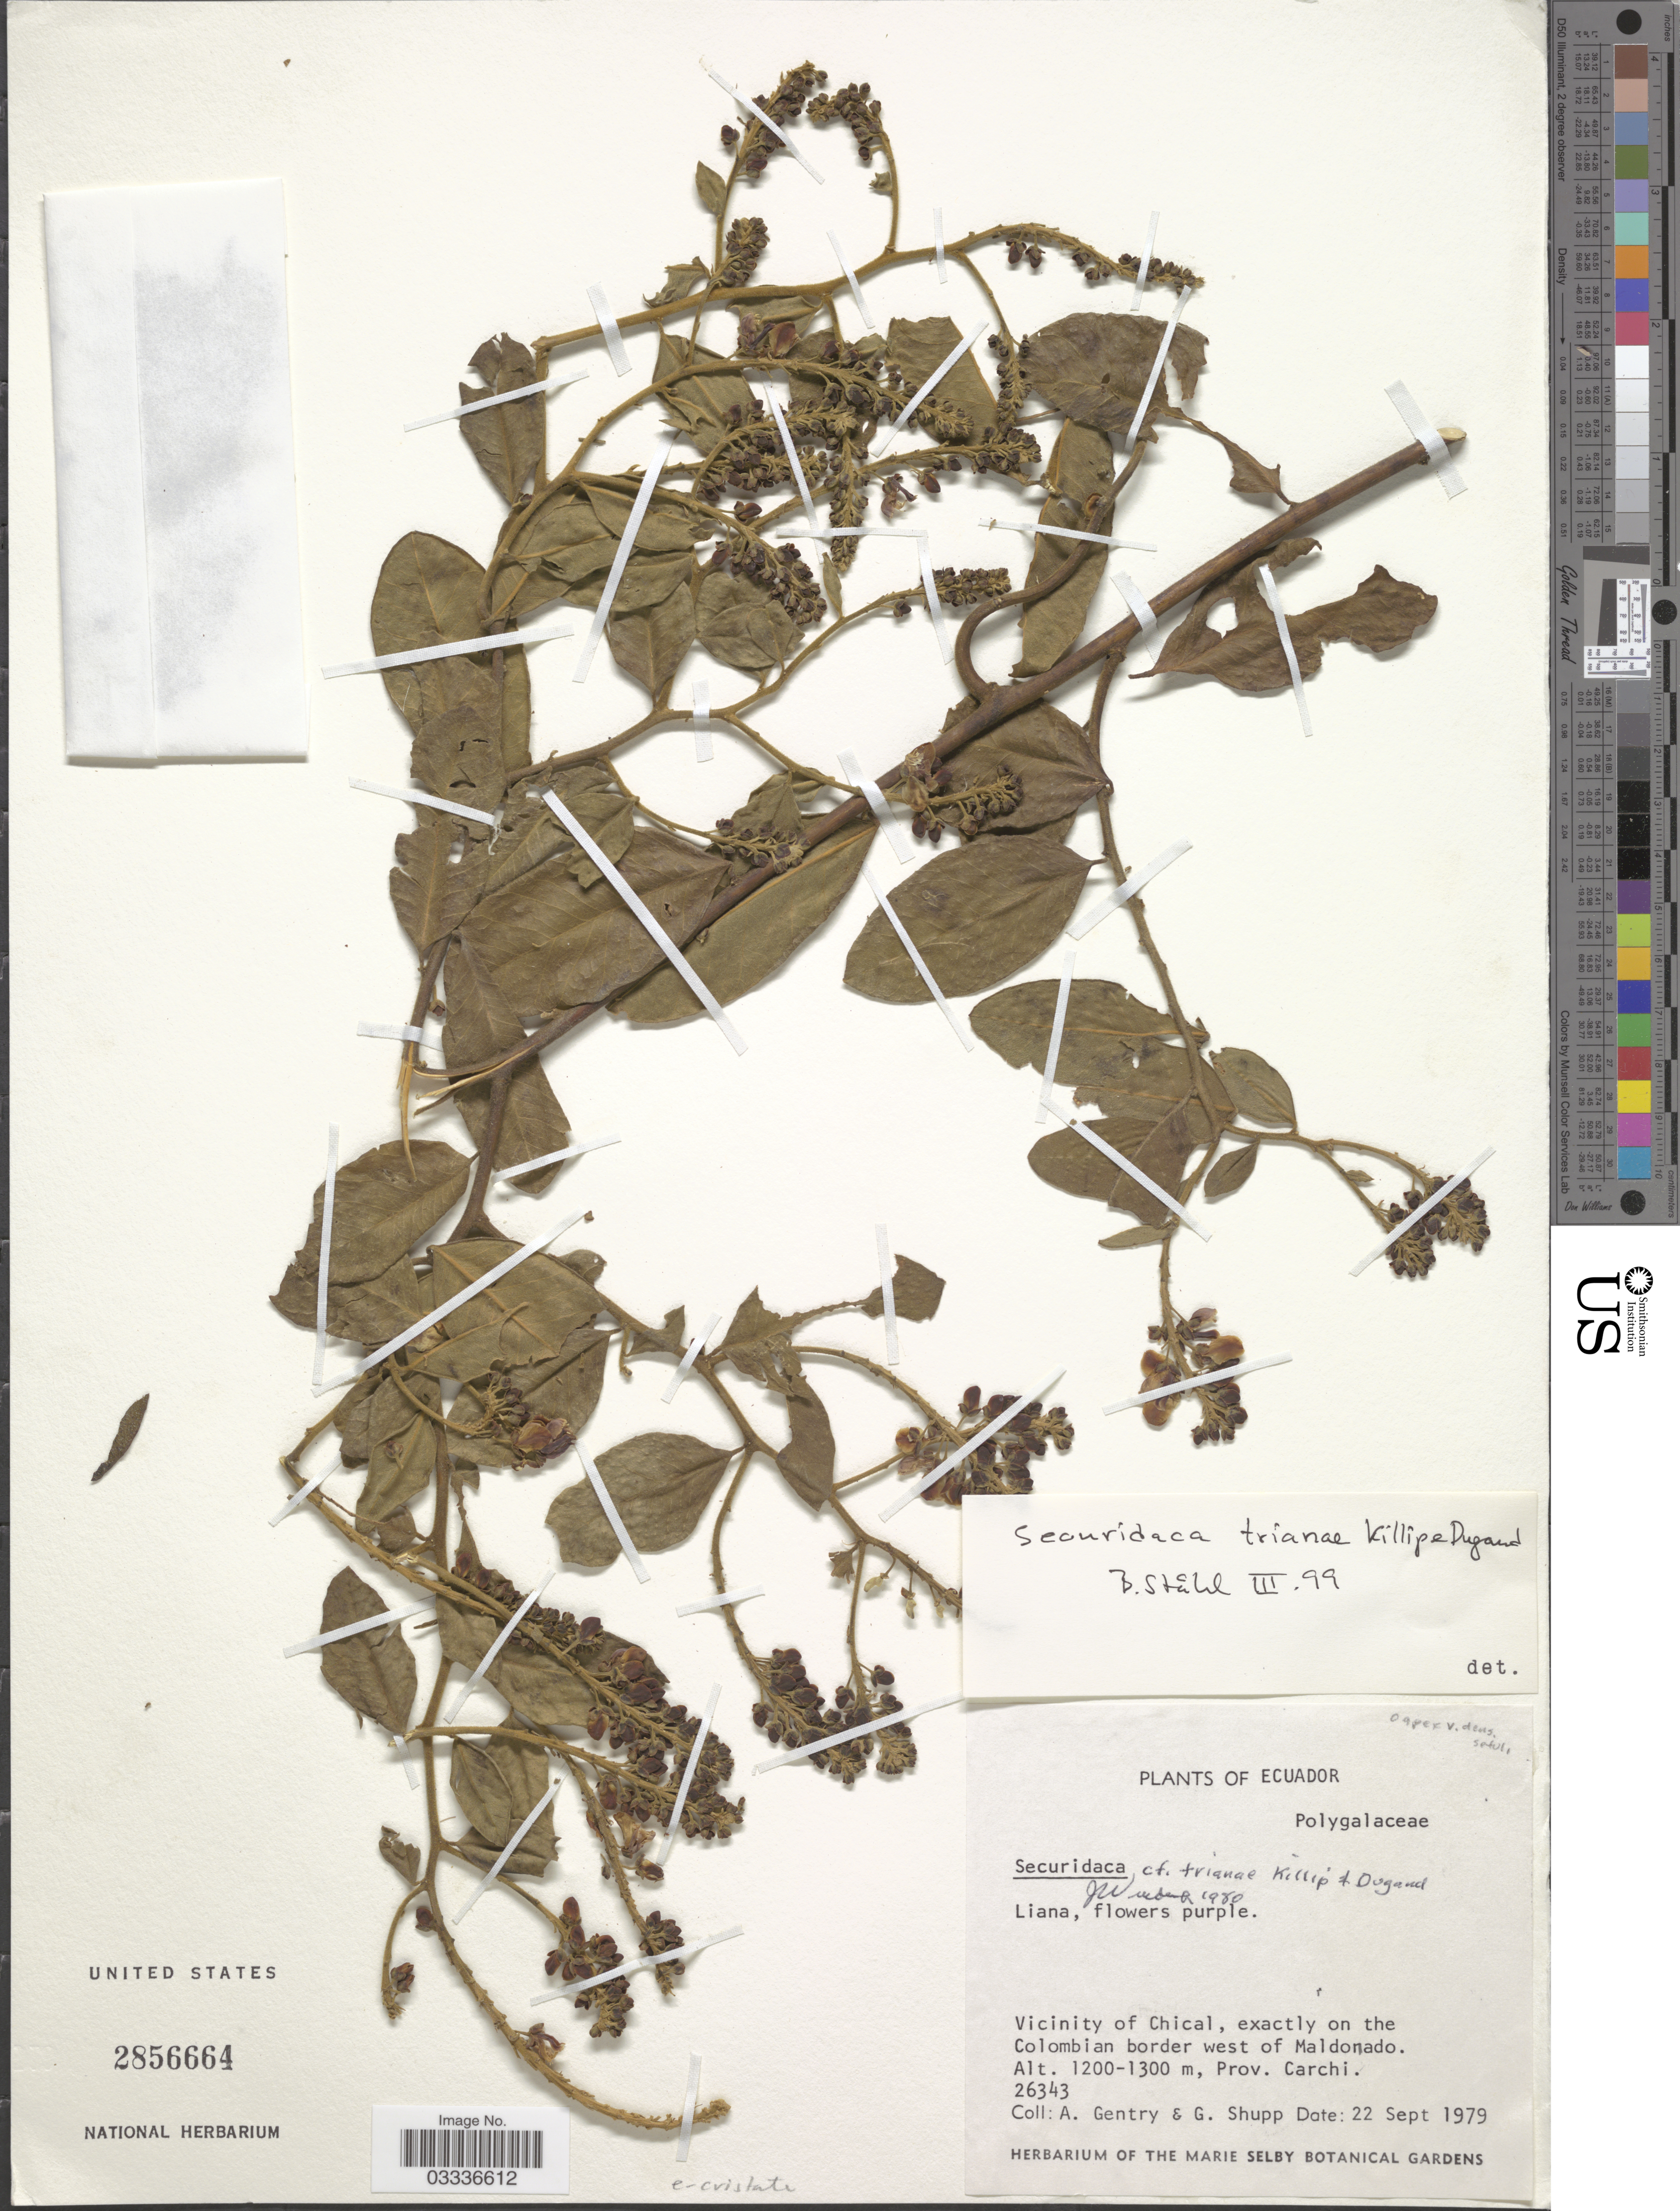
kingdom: Plantae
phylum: Tracheophyta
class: Magnoliopsida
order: Fabales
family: Polygalaceae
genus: Securidaca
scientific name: Securidaca trianae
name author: Killip & Dugand G.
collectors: A. H. Gentry & G. Shupp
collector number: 26343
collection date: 1979-09-22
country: Ecuador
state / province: Carchi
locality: Vicinity of Chical, exactly on the Colombian border west of Maldonado.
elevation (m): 1200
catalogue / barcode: US 2856664